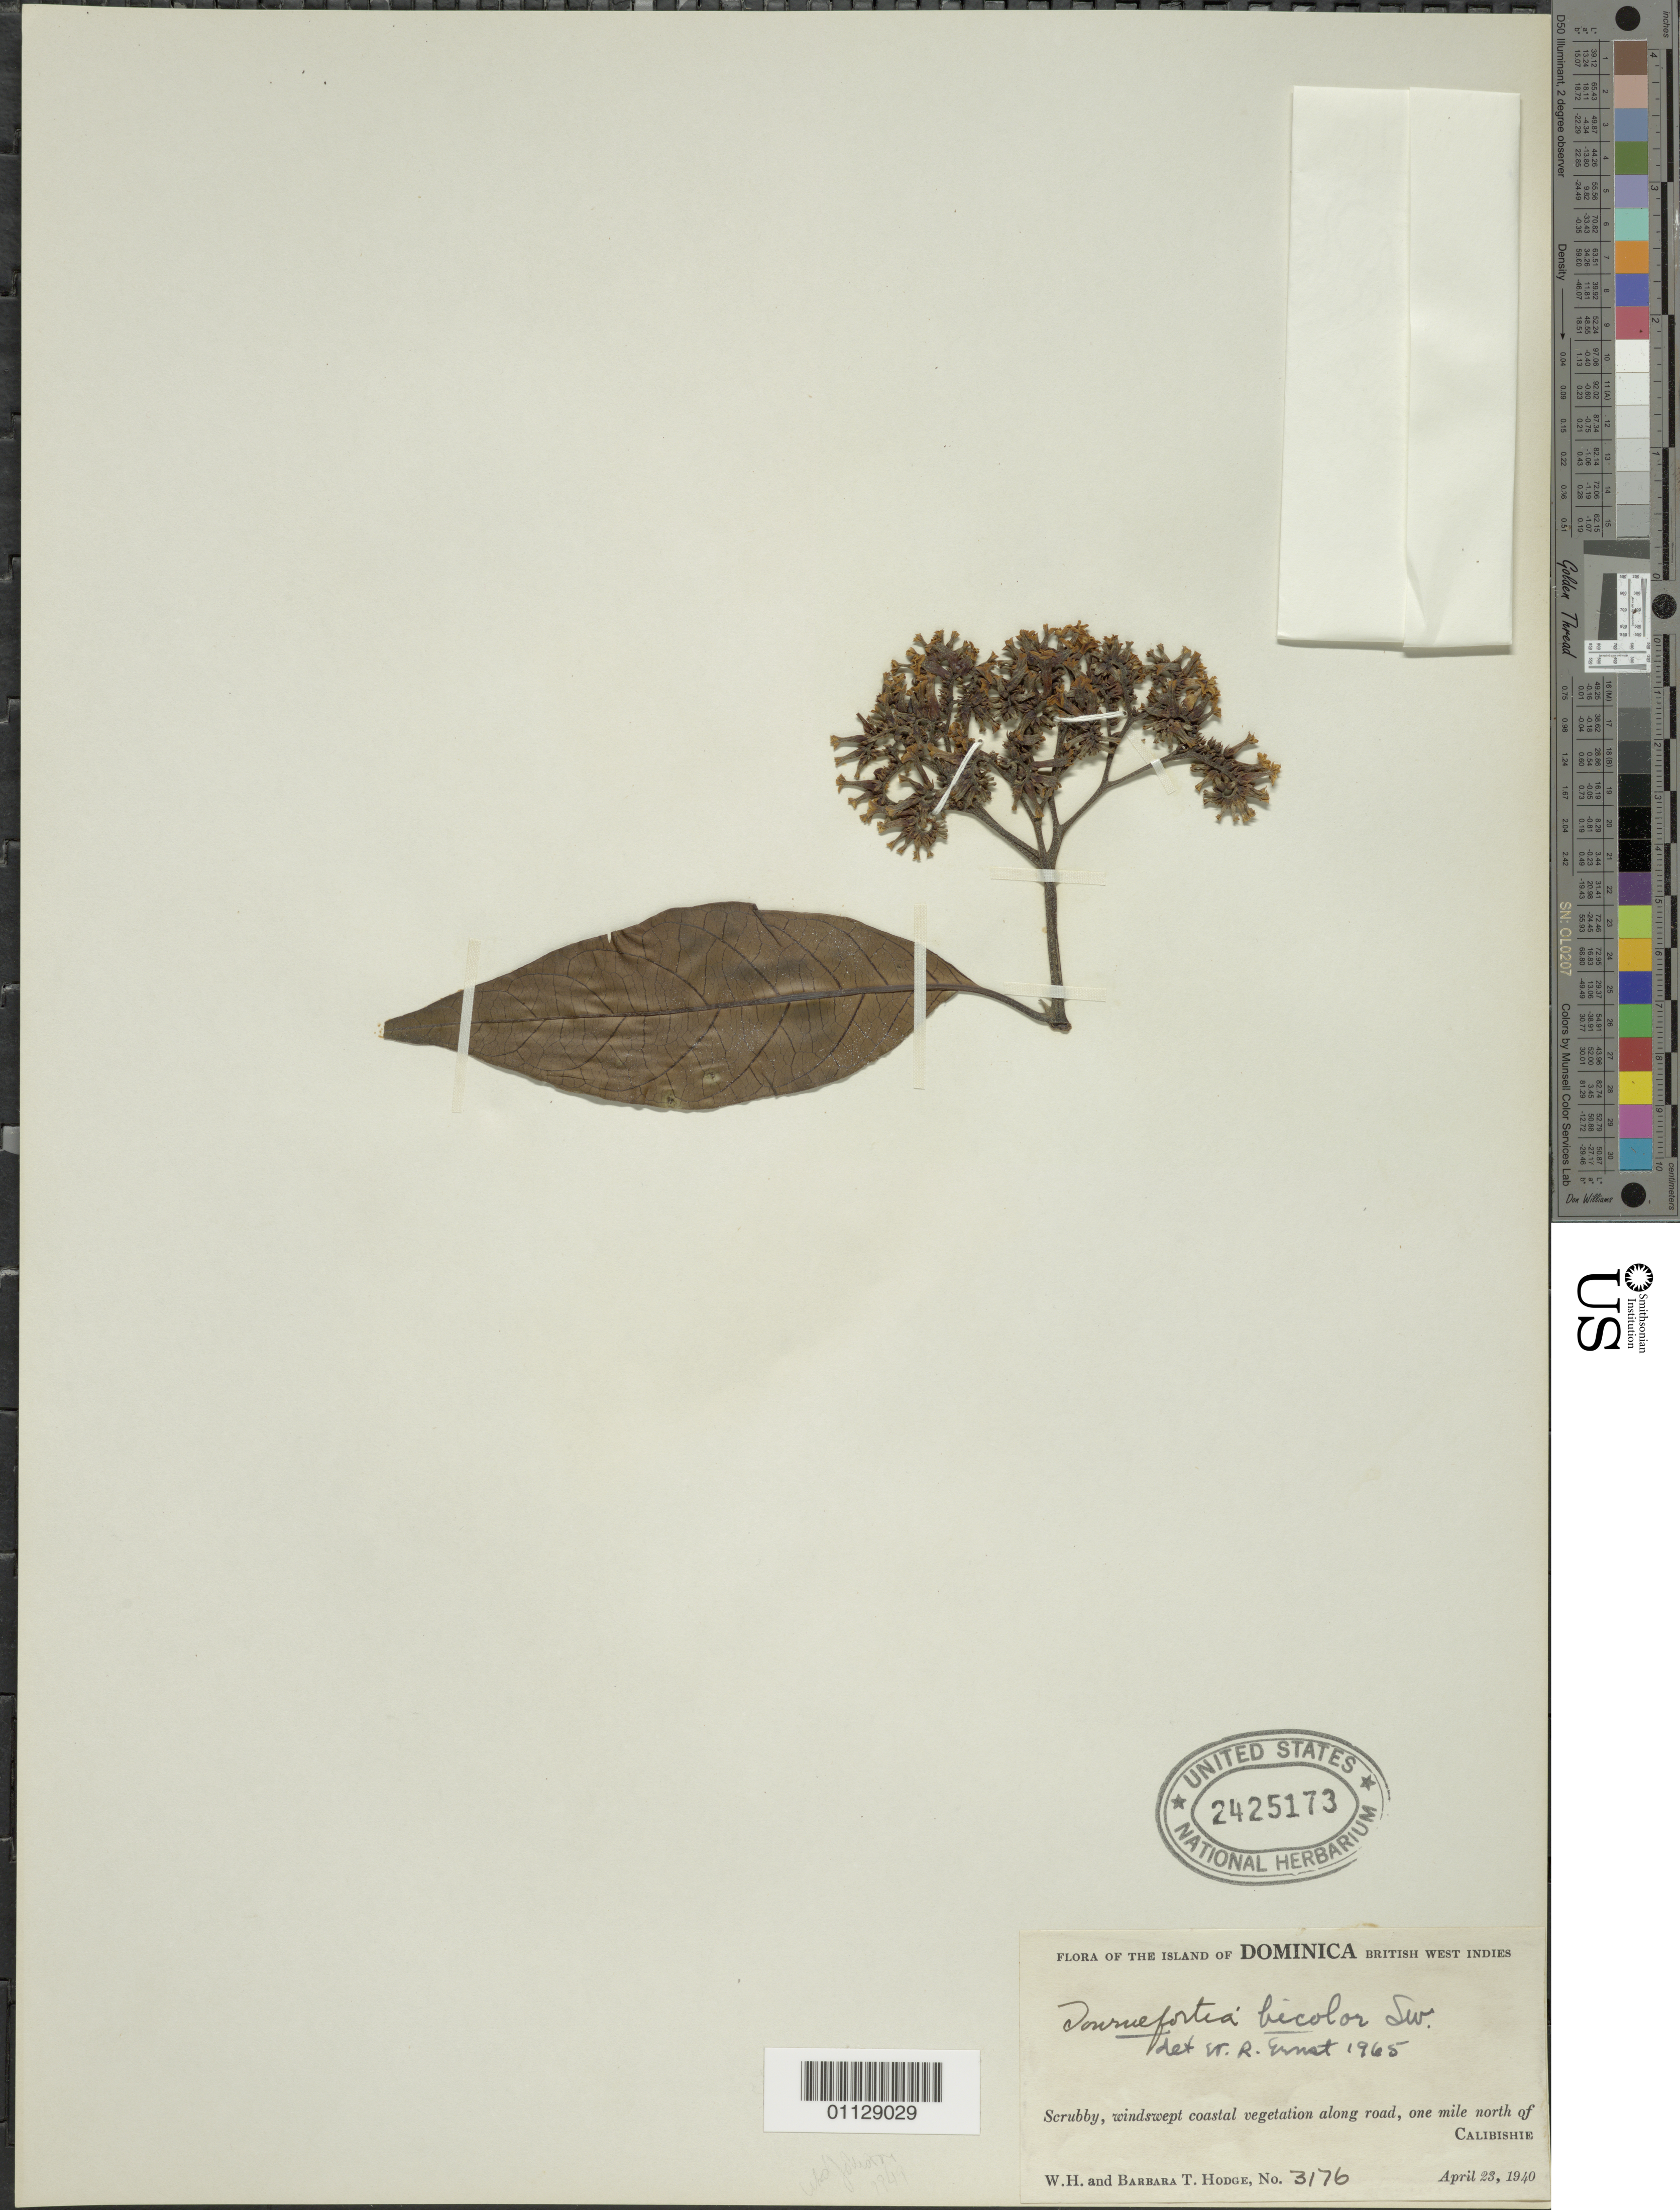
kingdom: Plantae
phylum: Tracheophyta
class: Magnoliopsida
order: Boraginales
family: Heliotropiaceae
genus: Tournefortia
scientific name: Tournefortia bicolor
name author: Sw.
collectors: W. Hodge & B. Hodge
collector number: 3176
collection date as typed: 23 Apr 1940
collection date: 1940-04-23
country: Dominica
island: Dominica I.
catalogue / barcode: US 2425173